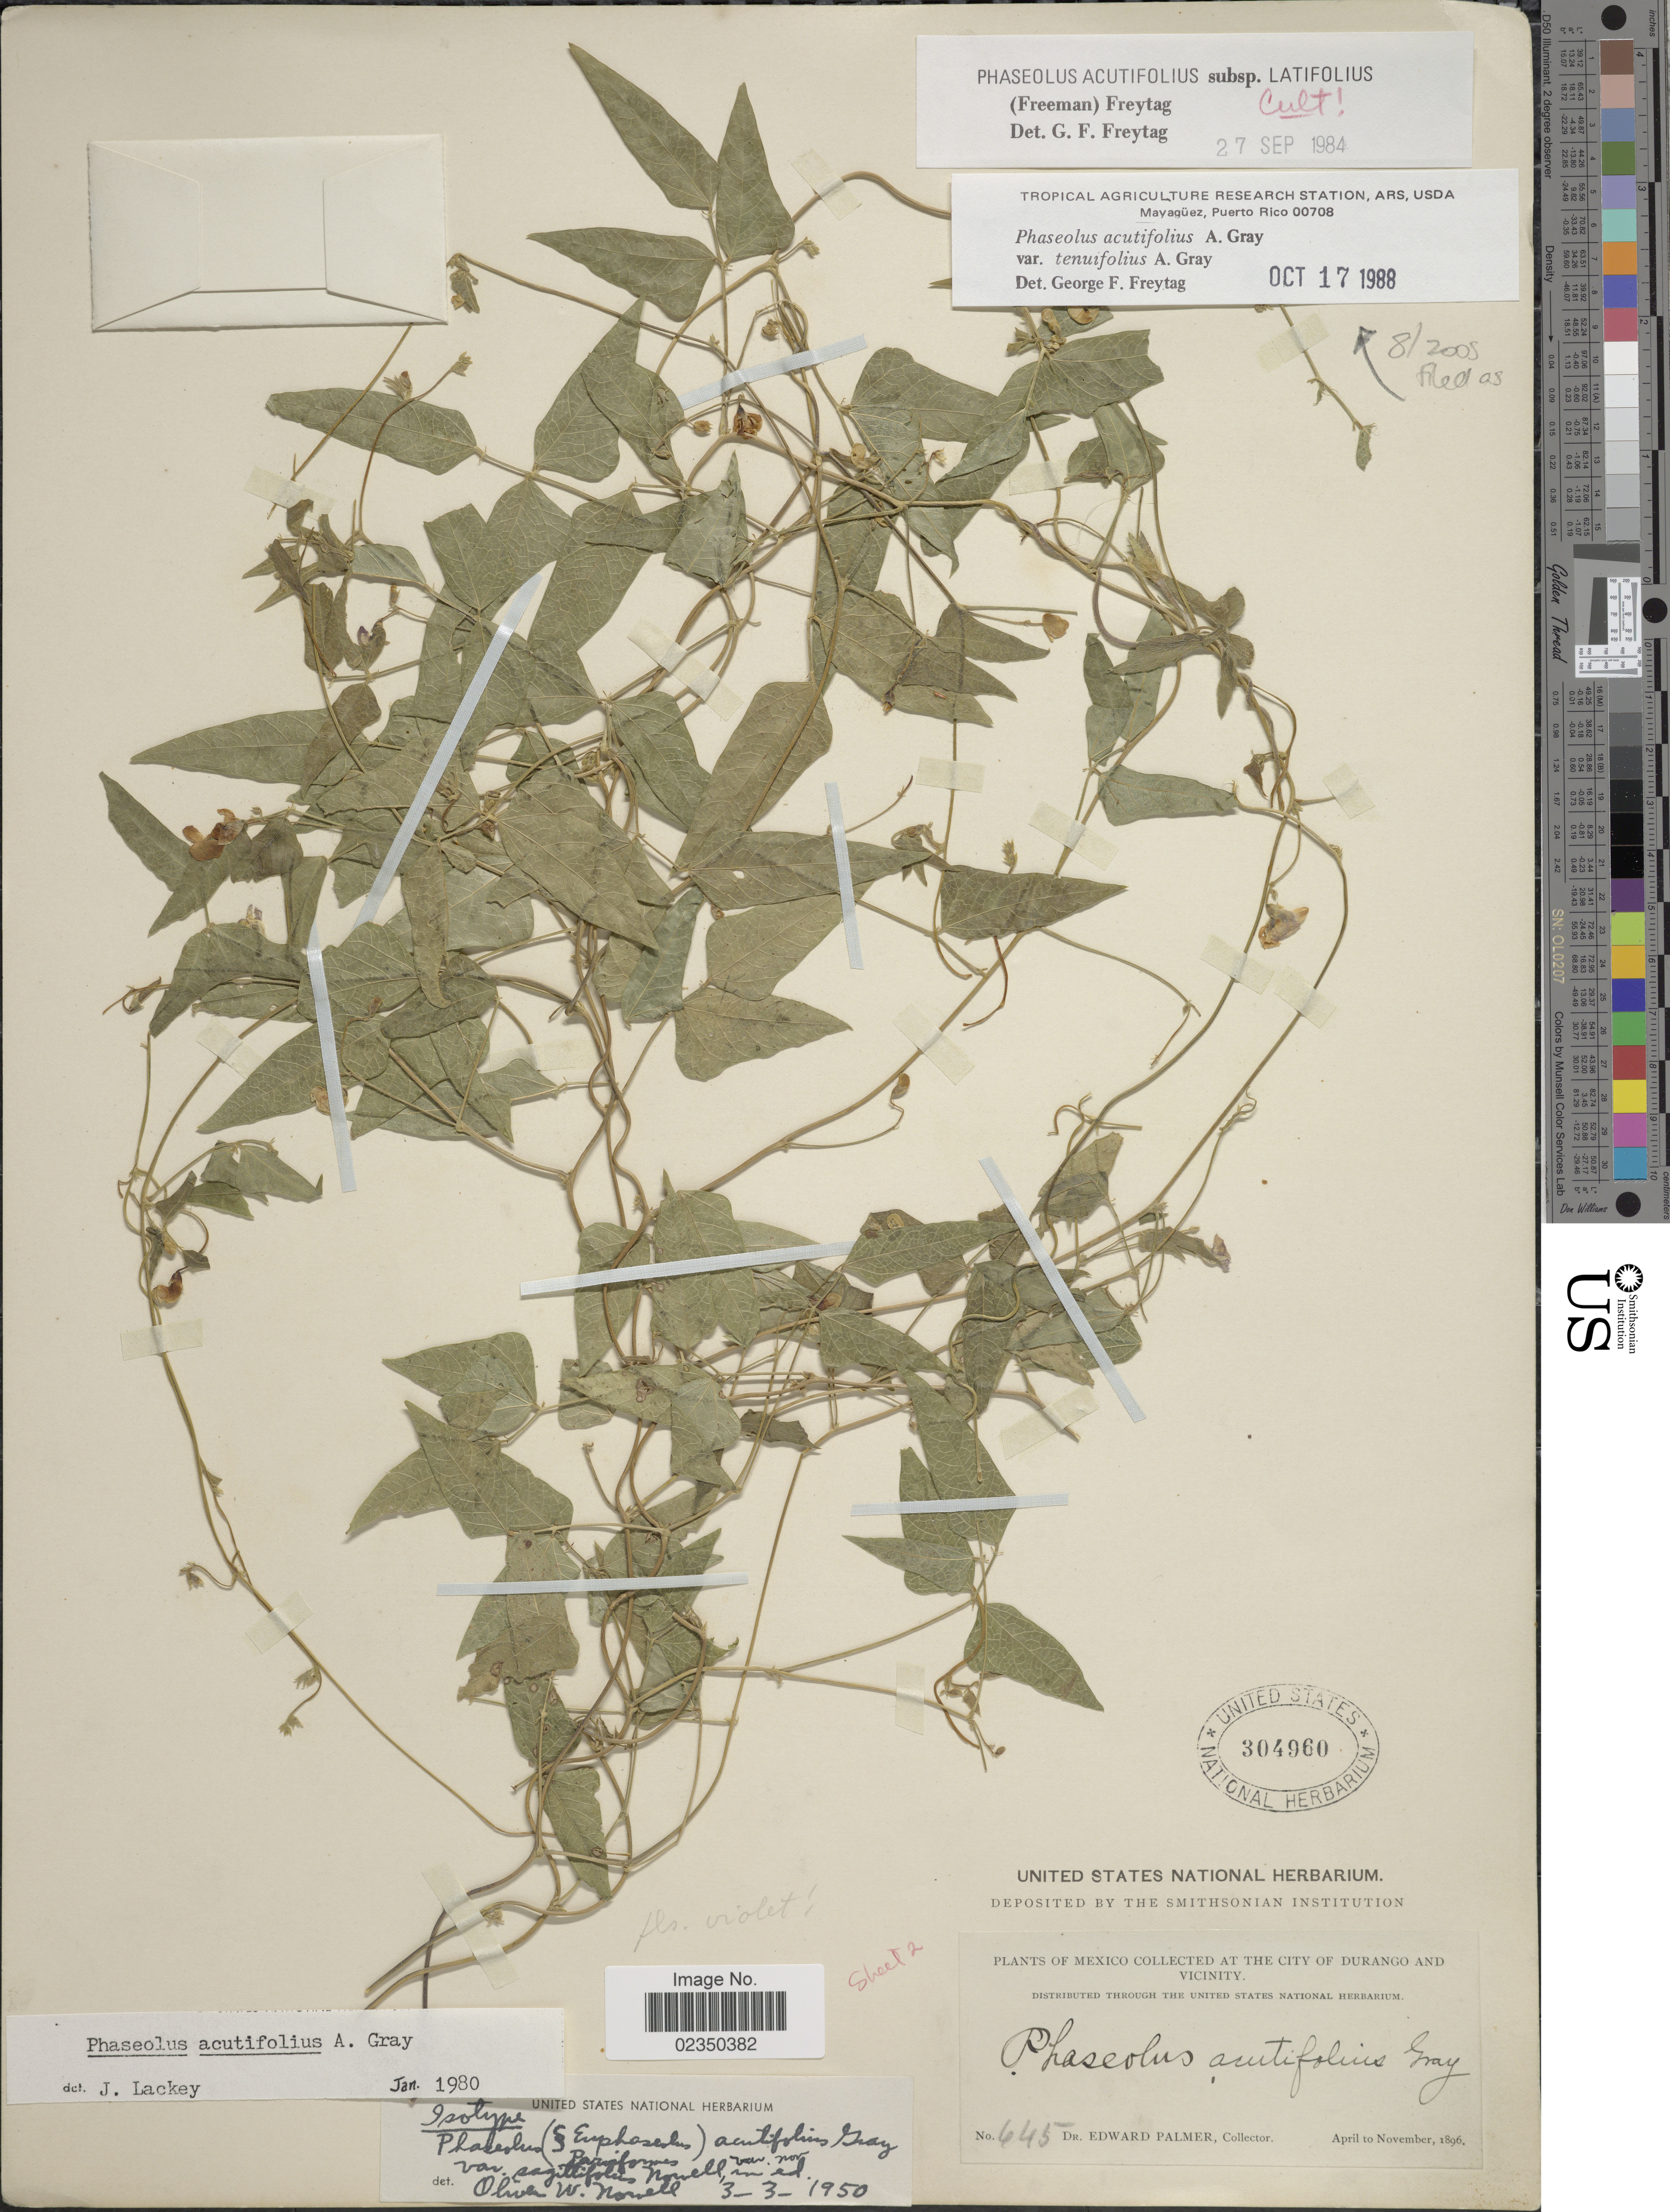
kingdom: Plantae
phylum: Tracheophyta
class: Magnoliopsida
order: Fabales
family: Fabaceae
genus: Phaseolus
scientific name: Phaseolus acutifolius var. tenuifolius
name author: A. Gray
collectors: E. Palmer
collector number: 645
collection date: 1896-04/1896-11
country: Mexico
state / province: Durango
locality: At the City of Durango an Vicinity.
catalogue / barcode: US 304960